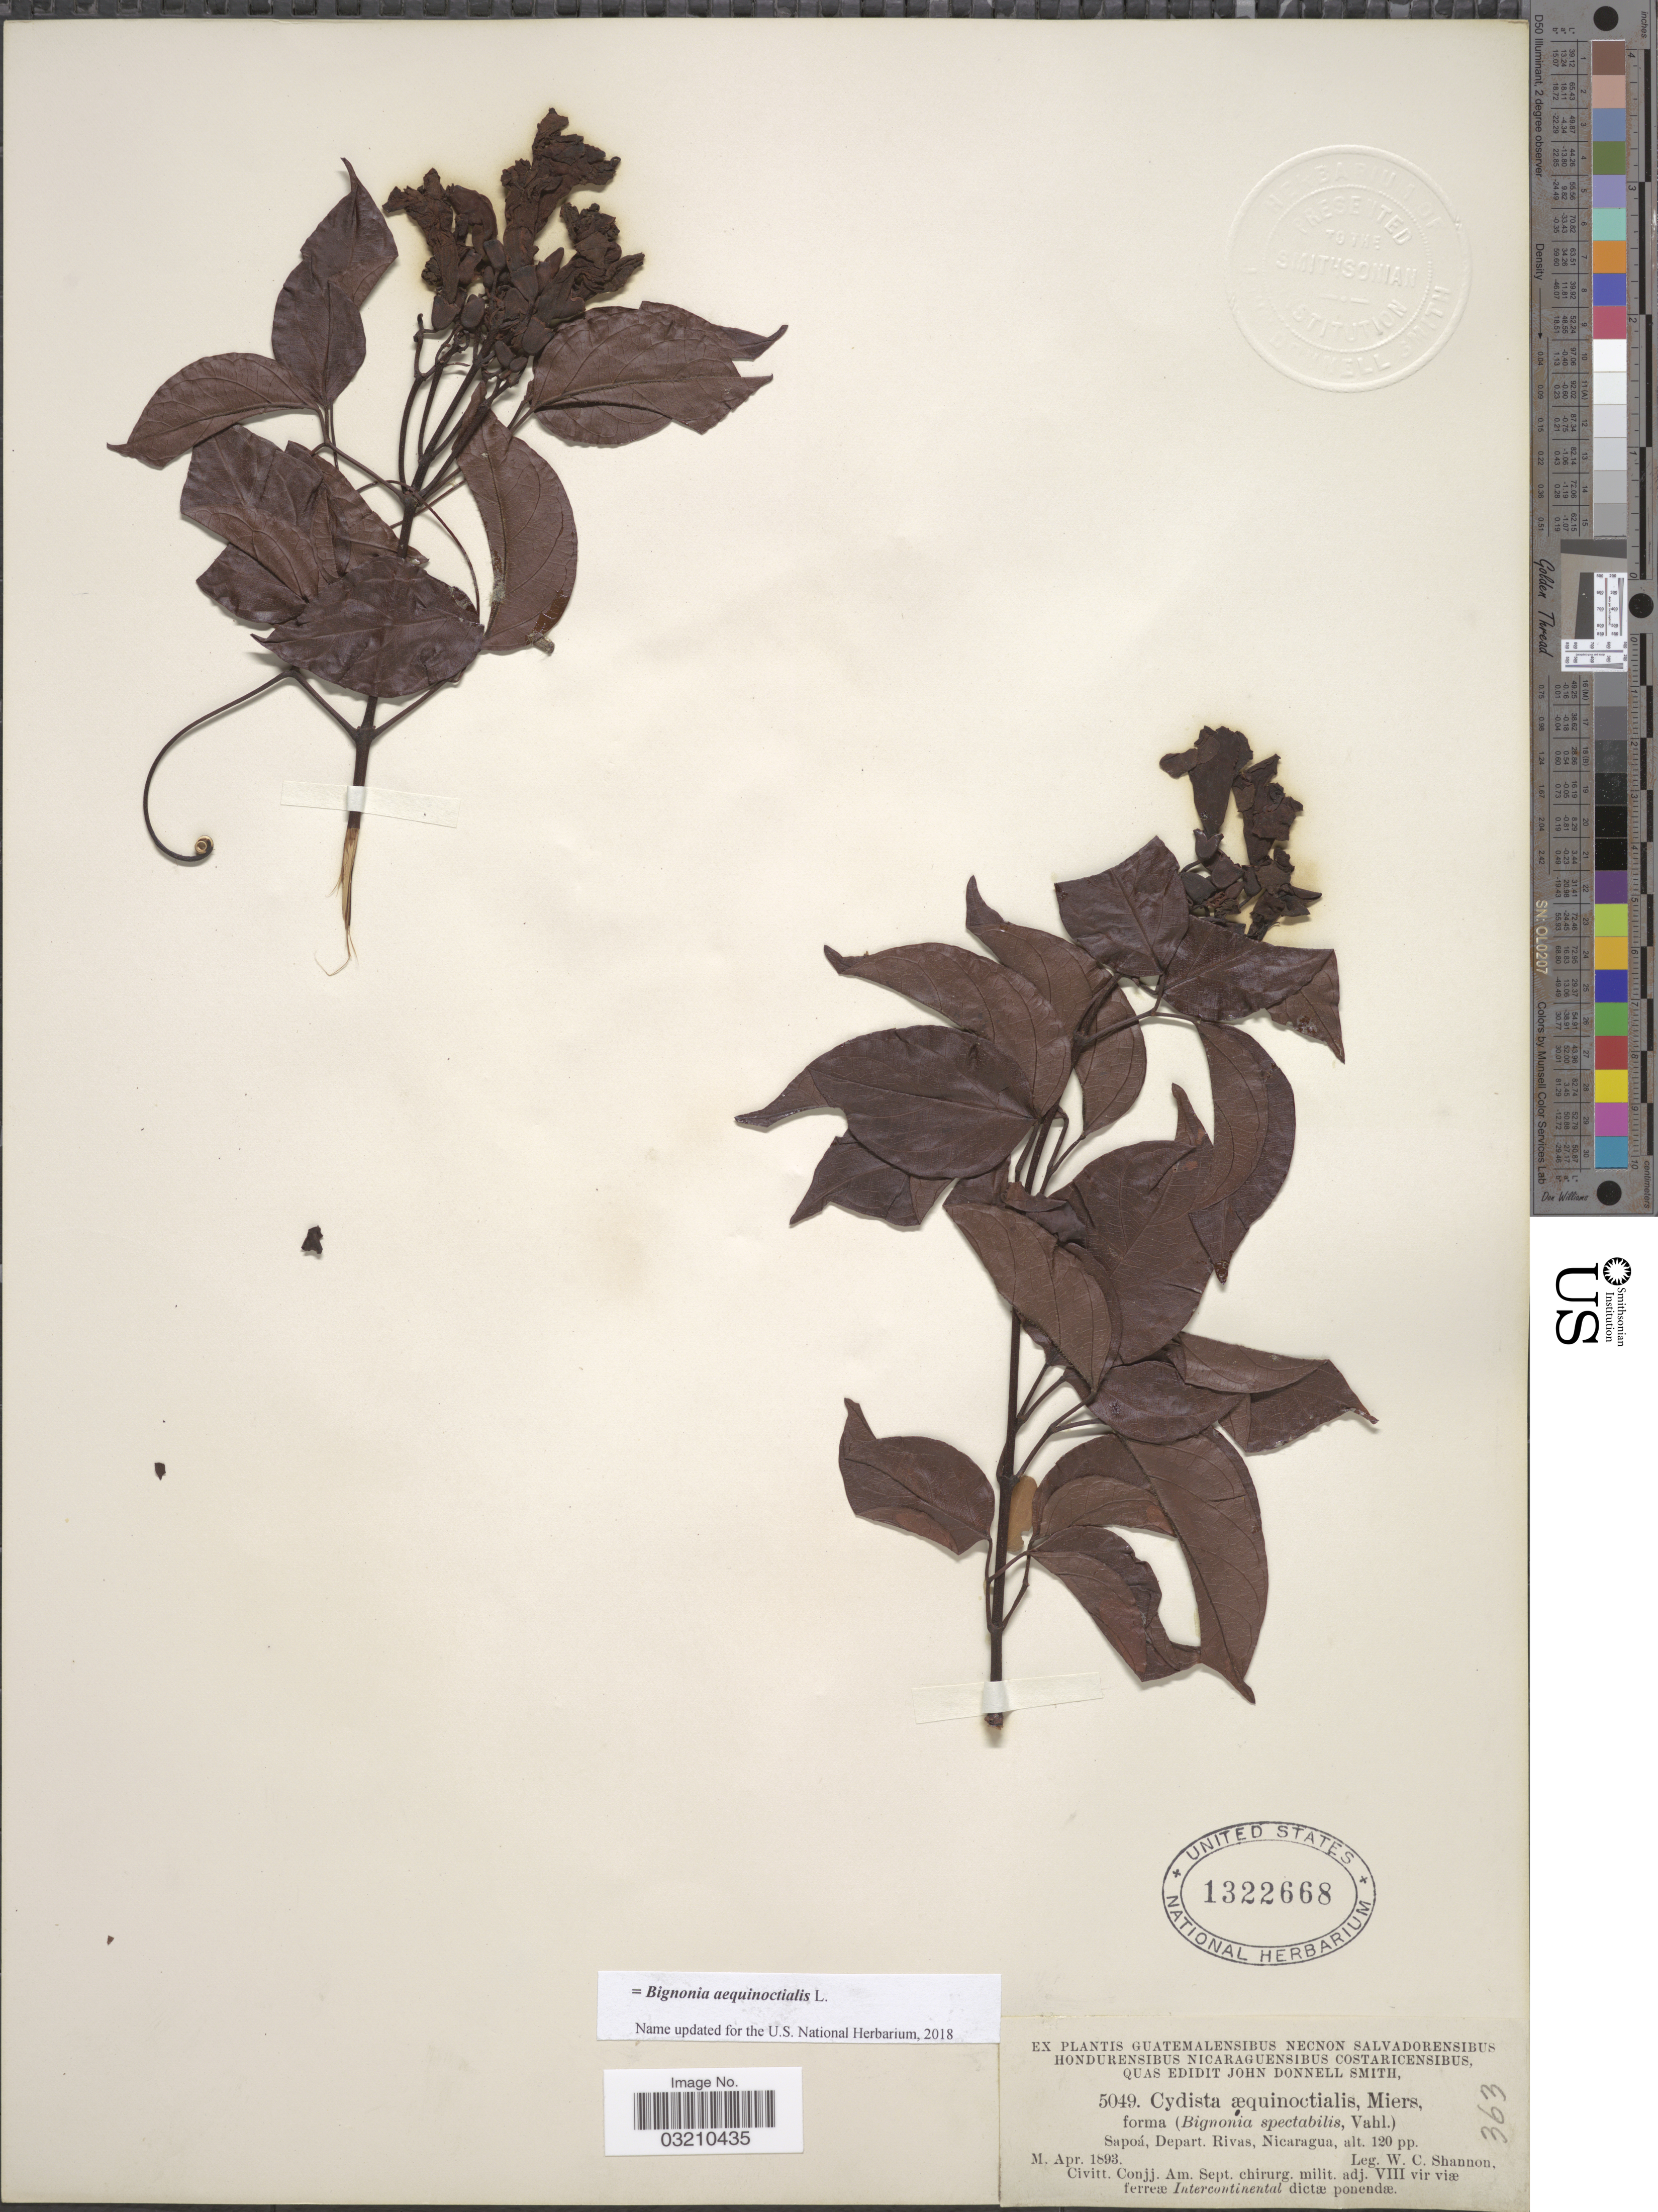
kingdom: Plantae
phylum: Tracheophyta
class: Magnoliopsida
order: Lamiales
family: Bignoniaceae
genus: Bignonia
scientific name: Bignonia aequinoctialis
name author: L.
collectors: W. C. Shannon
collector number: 5049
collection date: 1893-04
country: Nicaragua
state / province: Rivas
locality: Sapoá, Depart. Rivas.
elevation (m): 37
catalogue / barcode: US 1322668